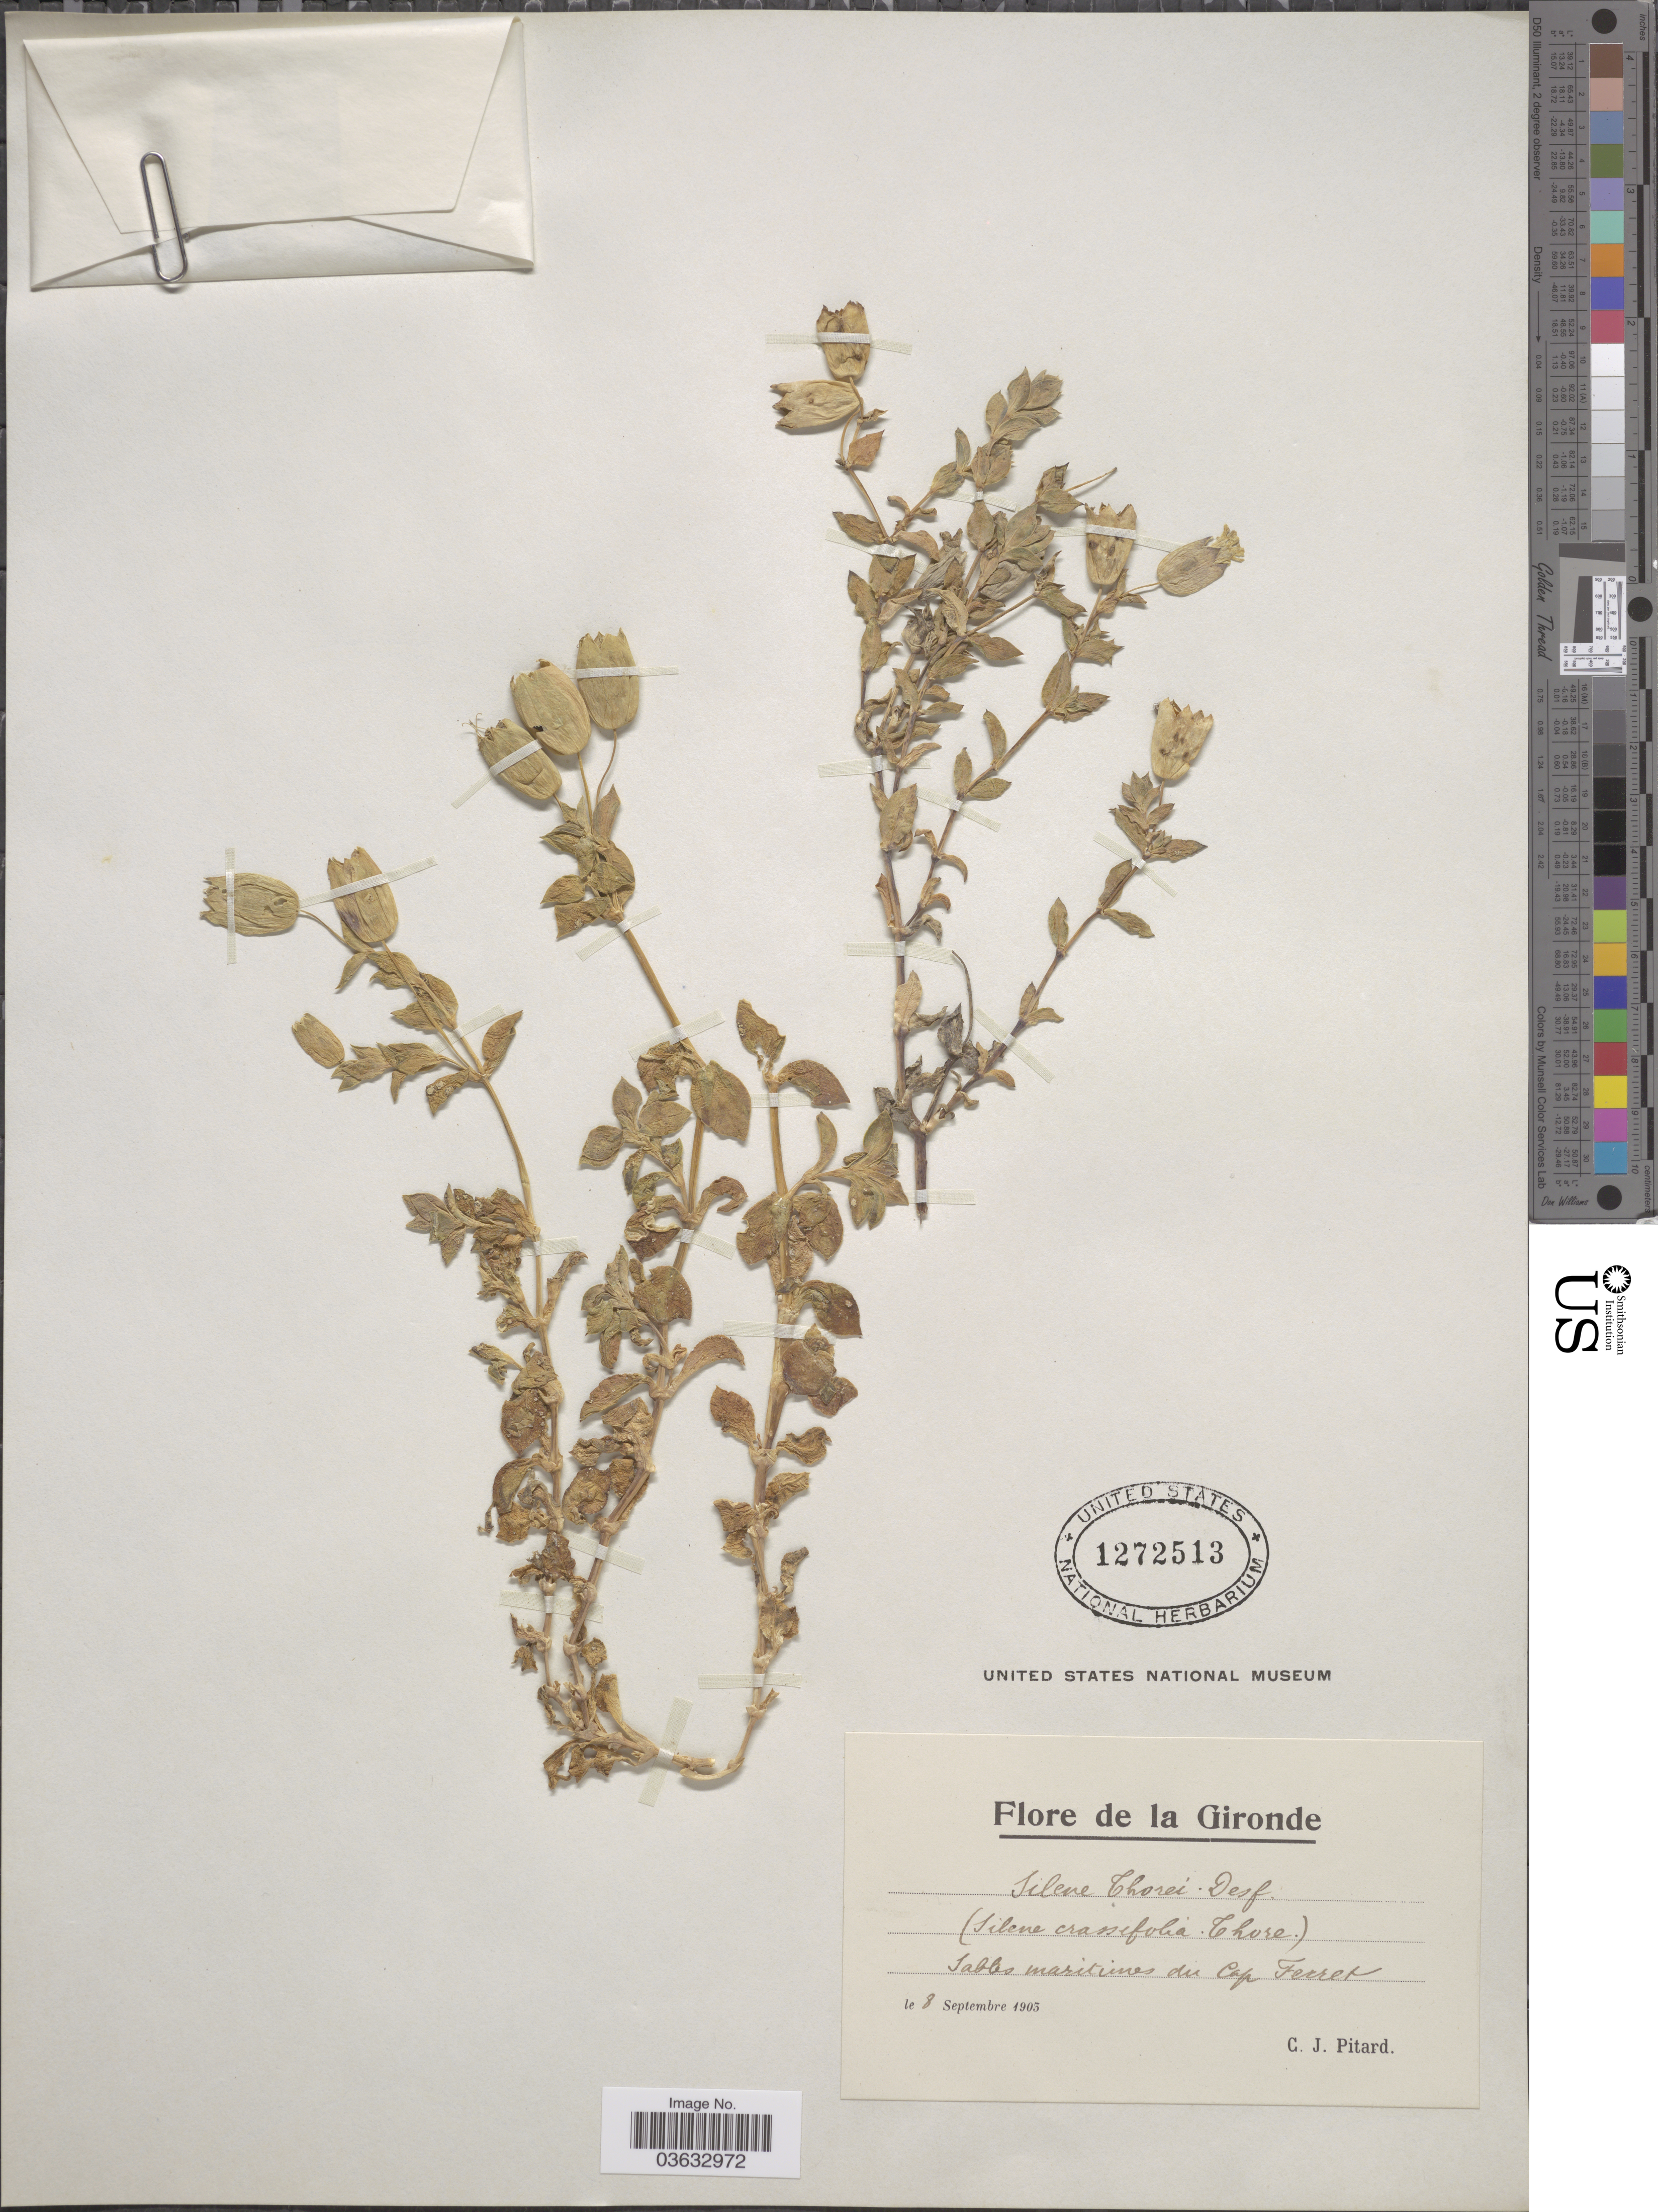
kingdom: Plantae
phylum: Tracheophyta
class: Magnoliopsida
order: Caryophyllales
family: Caryophyllaceae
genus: Silene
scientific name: Silene thorei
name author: Dufour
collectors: C. Pitard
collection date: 1903-09-08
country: France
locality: La Gironde. Sables maritimes du Cap Ferret.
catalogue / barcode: US 1272513